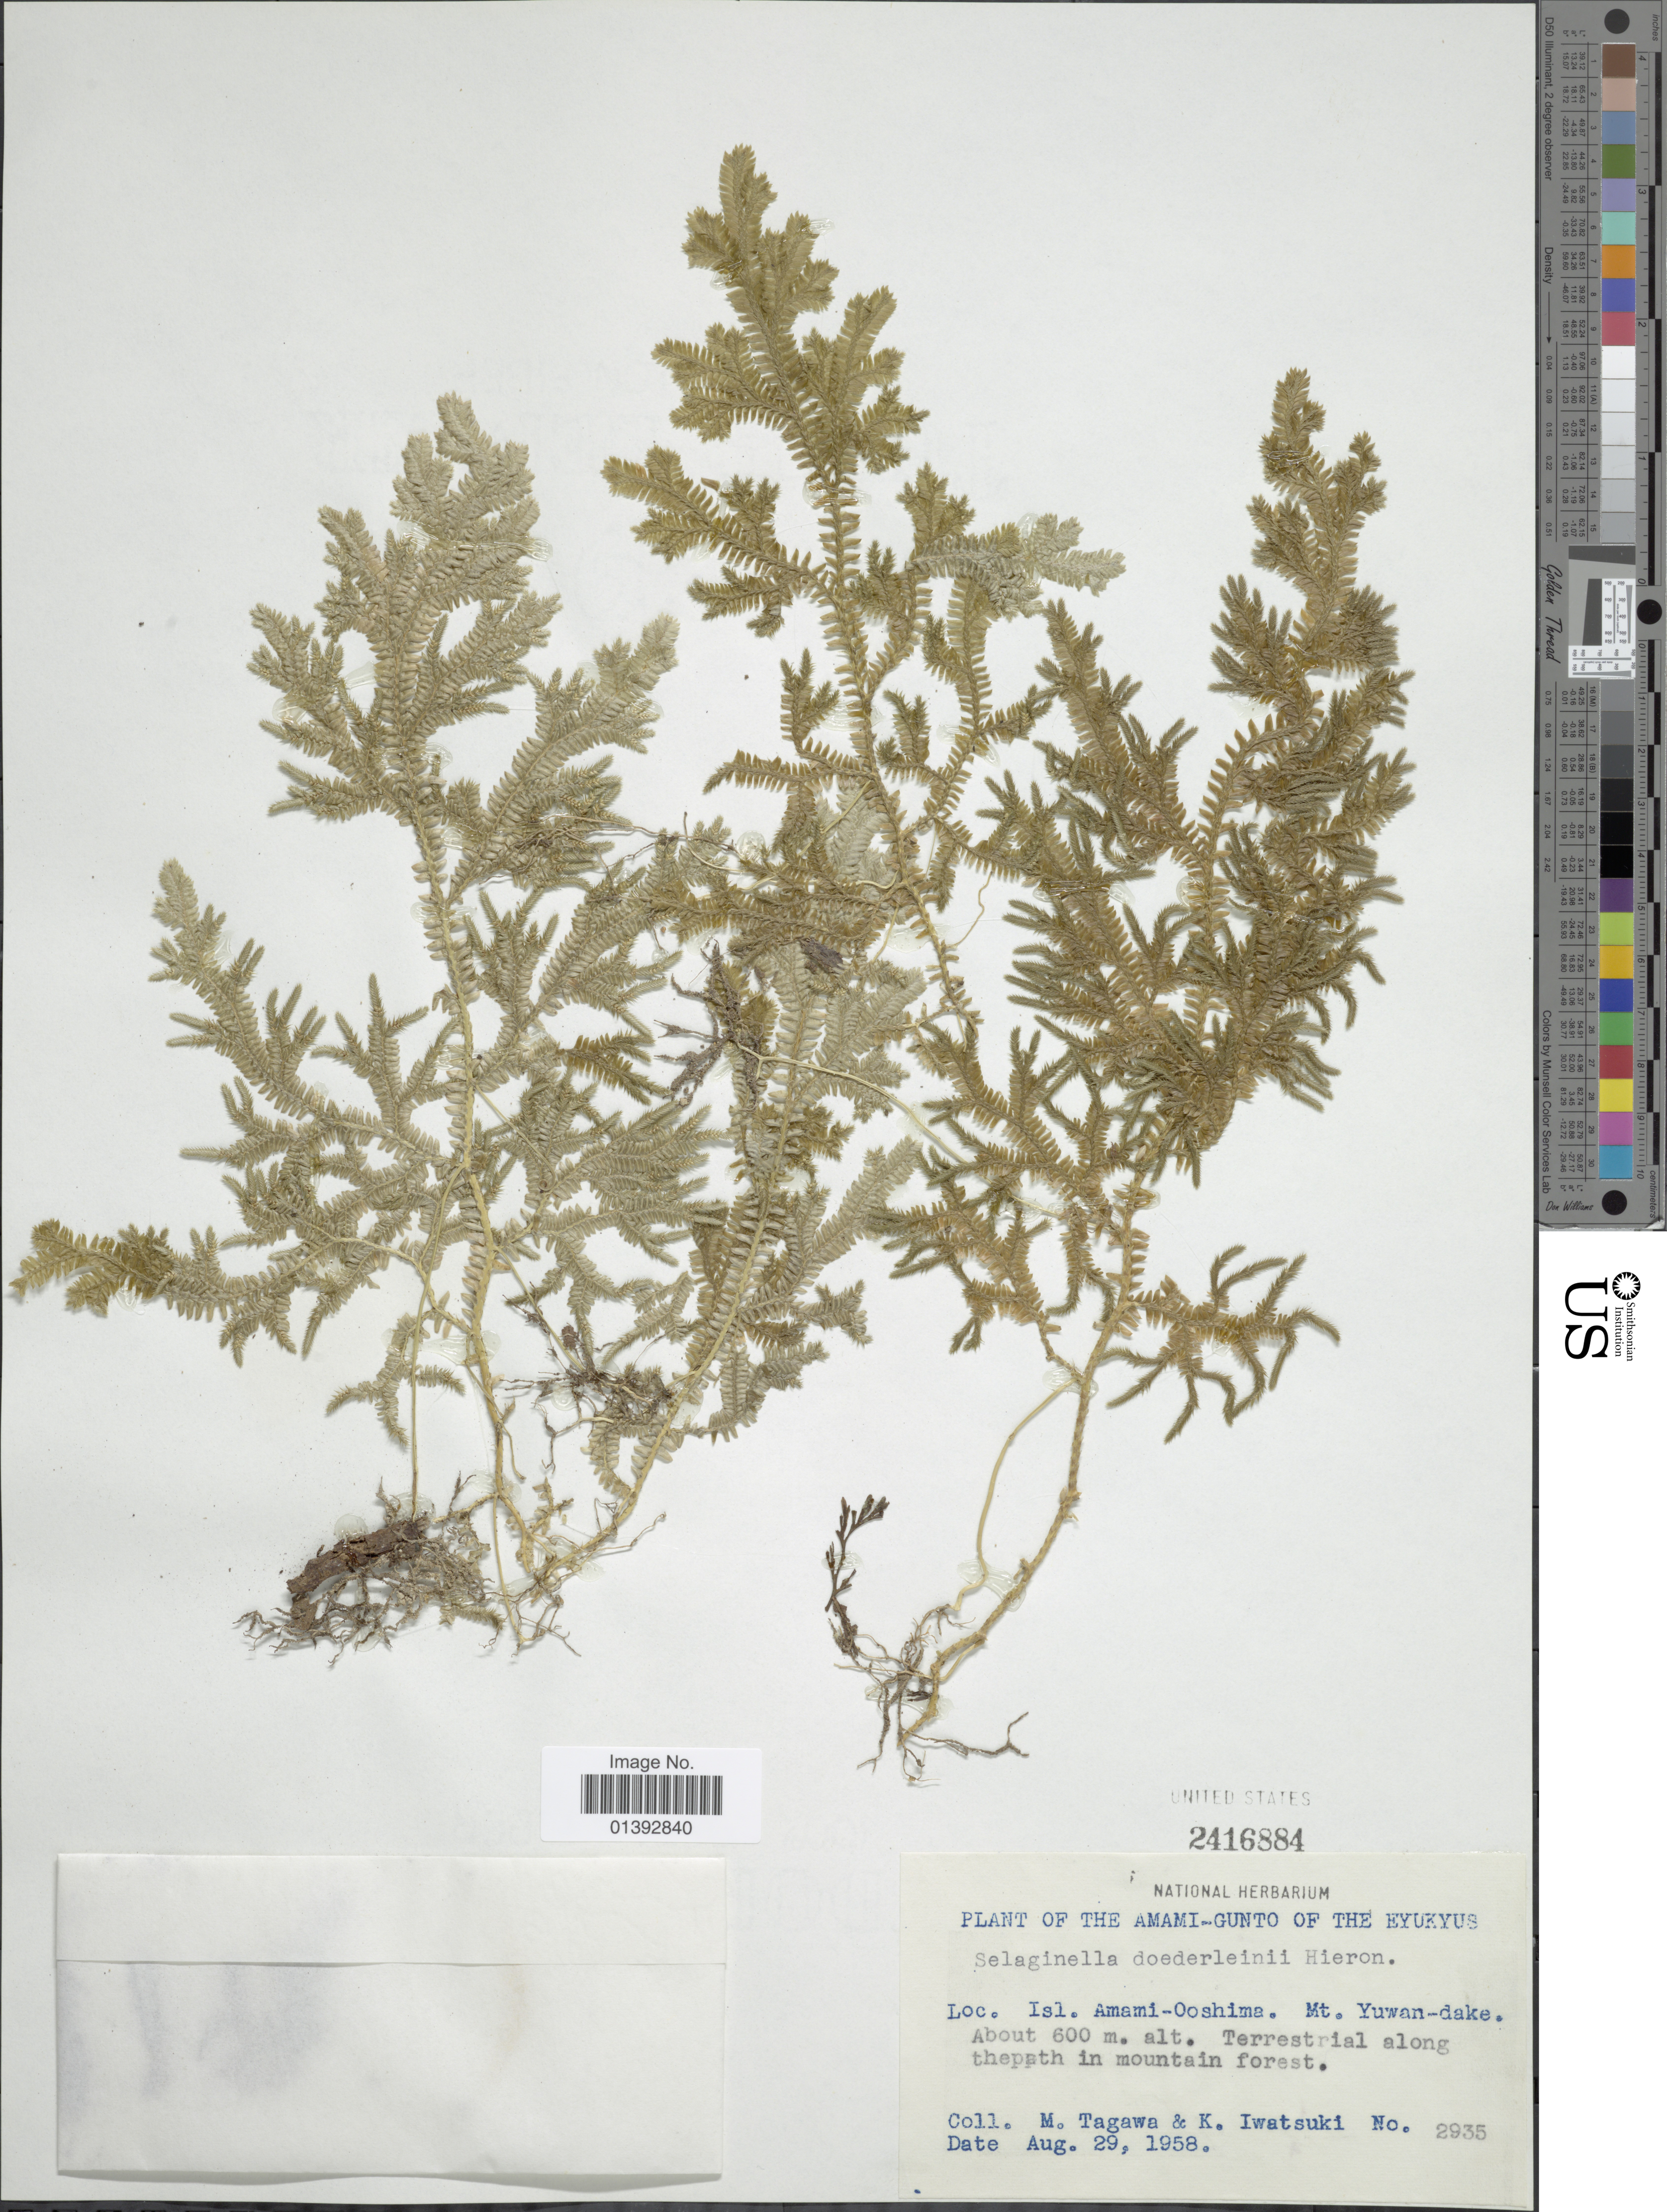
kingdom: Plantae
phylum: Tracheophyta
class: Lycopodiopsida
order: Selaginellales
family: Selaginellaceae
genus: Selaginella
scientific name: Selaginella doederleinii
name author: Hieron.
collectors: M. Tagawa & K. Iwatsuki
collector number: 2935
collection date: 1958-08-29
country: Japan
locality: Isl. Amami-Ooshima. Mt. Yuwan-dake,terrestrial along thepath in mountain forest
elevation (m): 600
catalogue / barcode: US 2416884